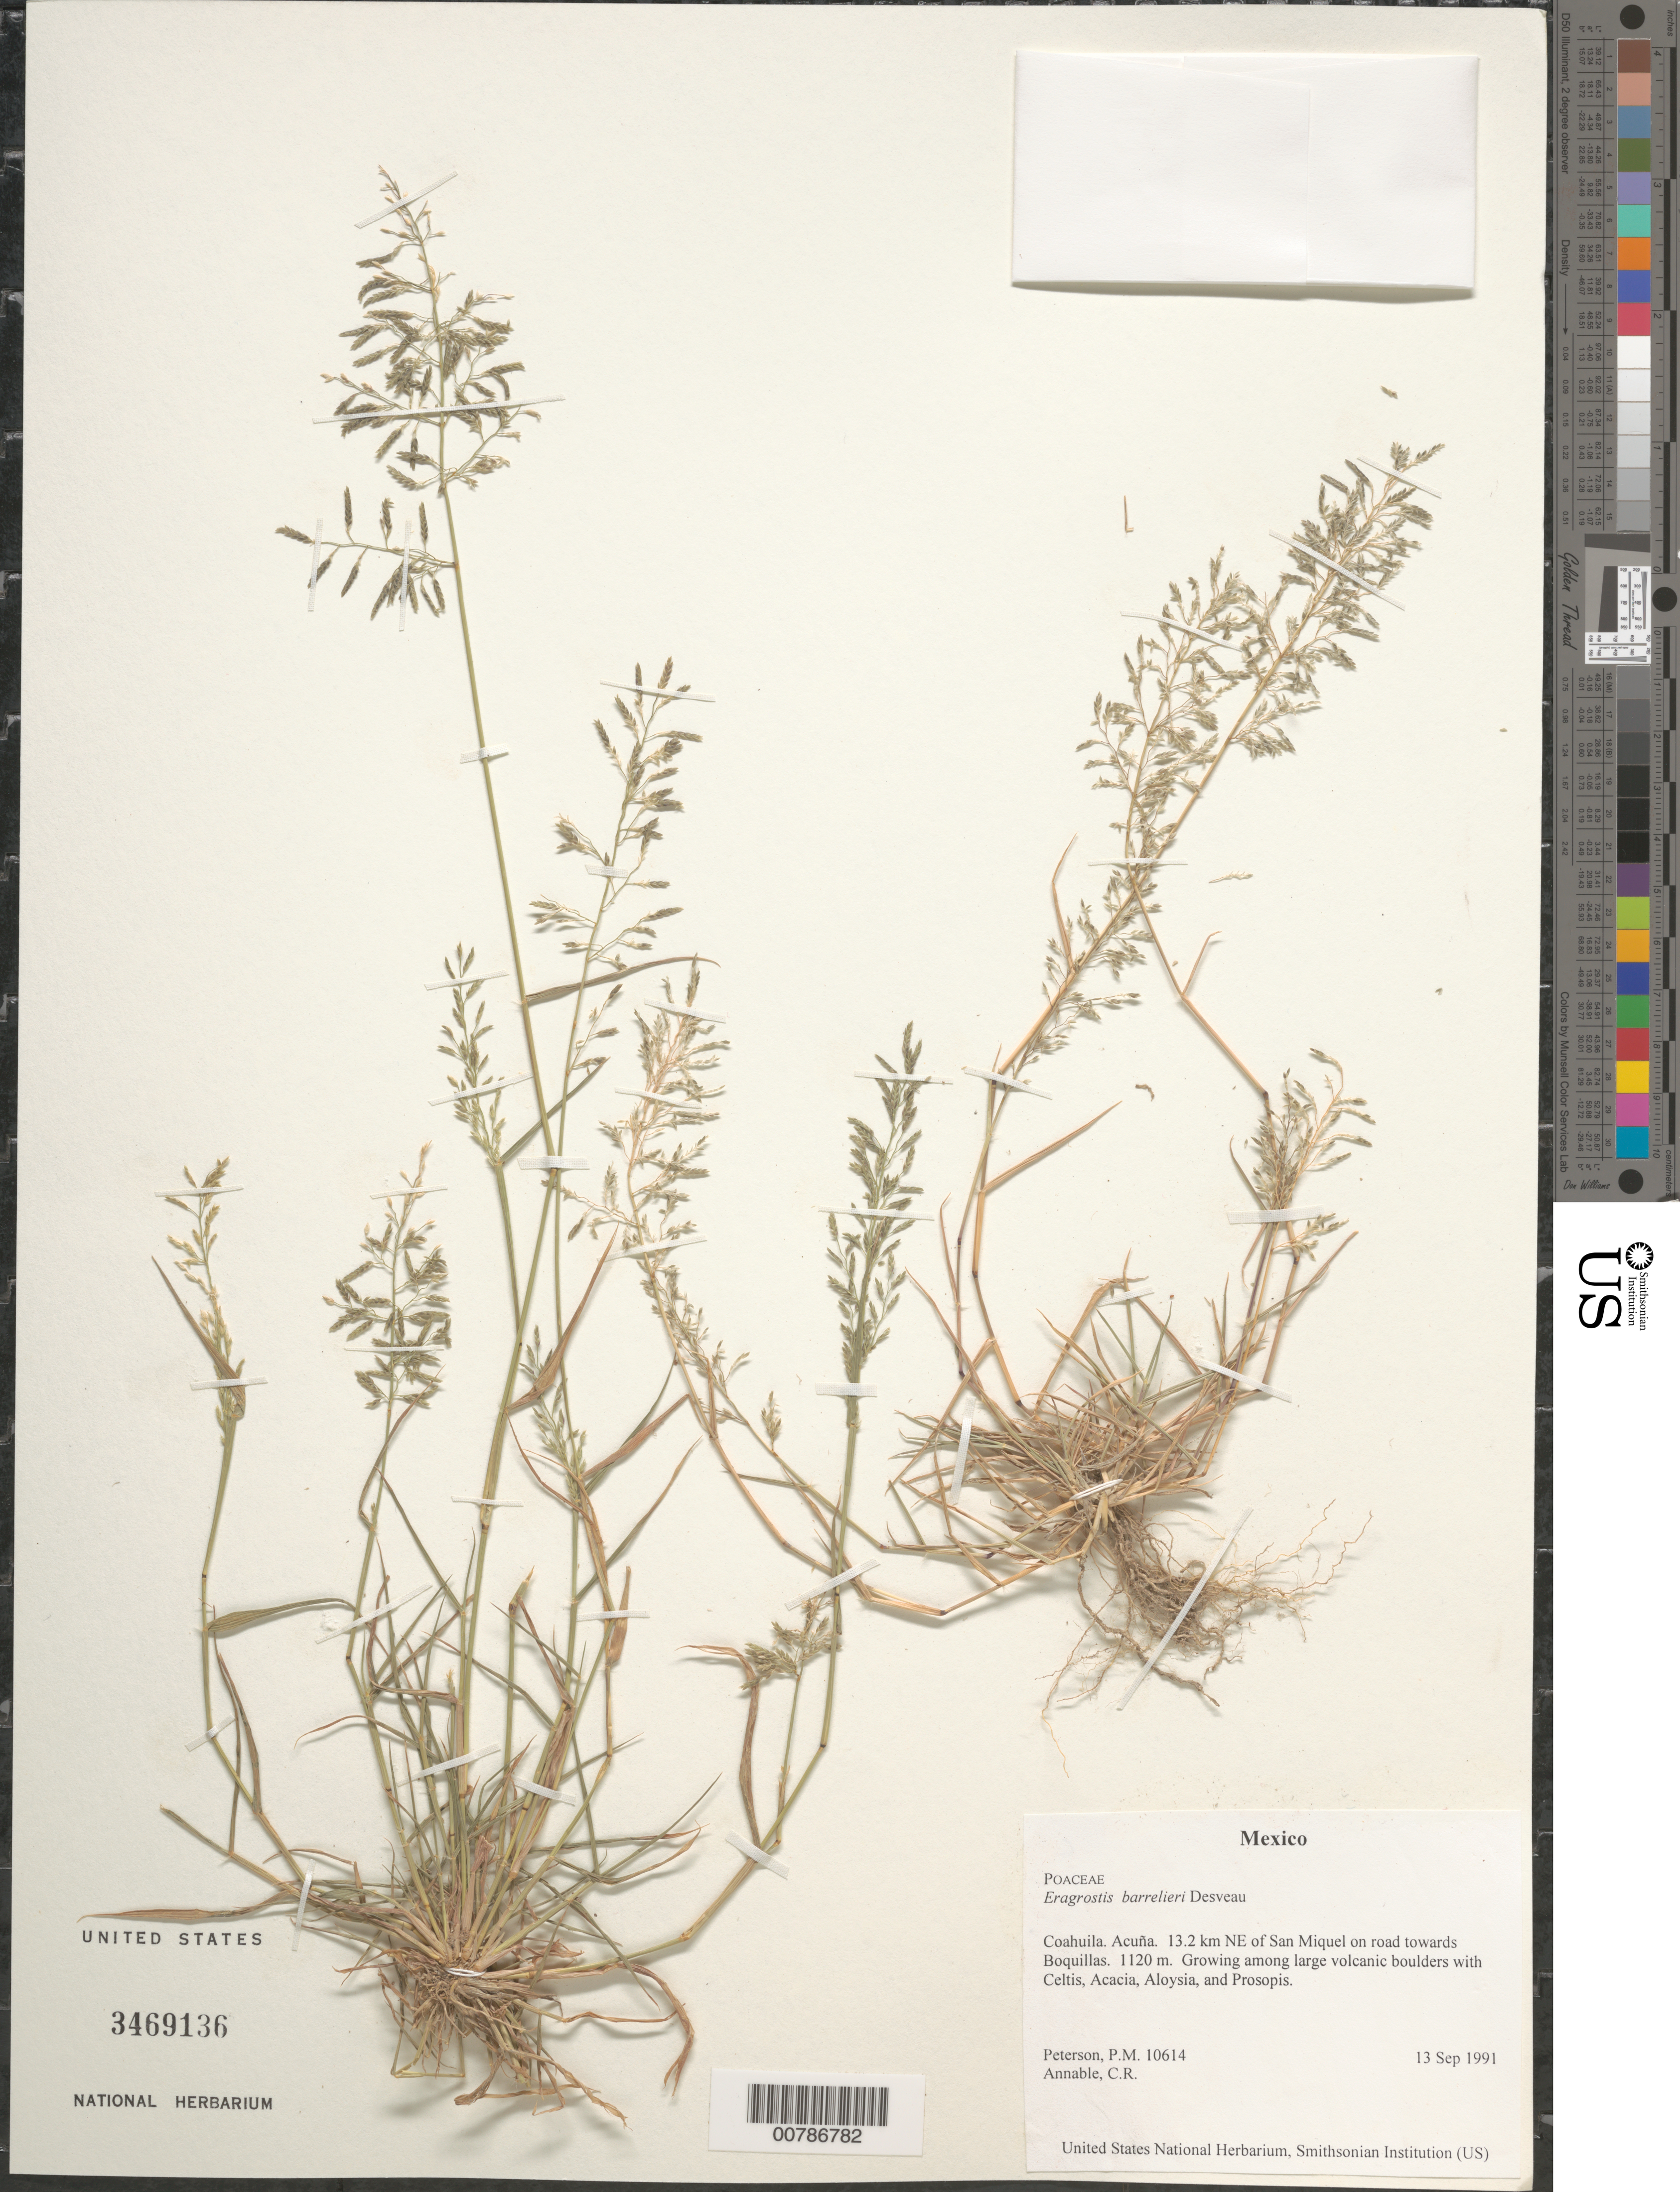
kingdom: Plantae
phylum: Tracheophyta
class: Liliopsida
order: Poales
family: Poaceae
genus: Eragrostis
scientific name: Eragrostis barrelieri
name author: Daveau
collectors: P. M. Peterson & C. R. Annable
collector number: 10614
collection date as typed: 13 Sep 1991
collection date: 1991-09-13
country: Mexico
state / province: Coahuila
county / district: Acuña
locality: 13.2 km NE of San Miquel on road towards Boquillas.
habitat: Growing among large volcanic boulders with Celtis, Acacia, Aloysia, and Prosopis.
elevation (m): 1120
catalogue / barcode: US 3469136